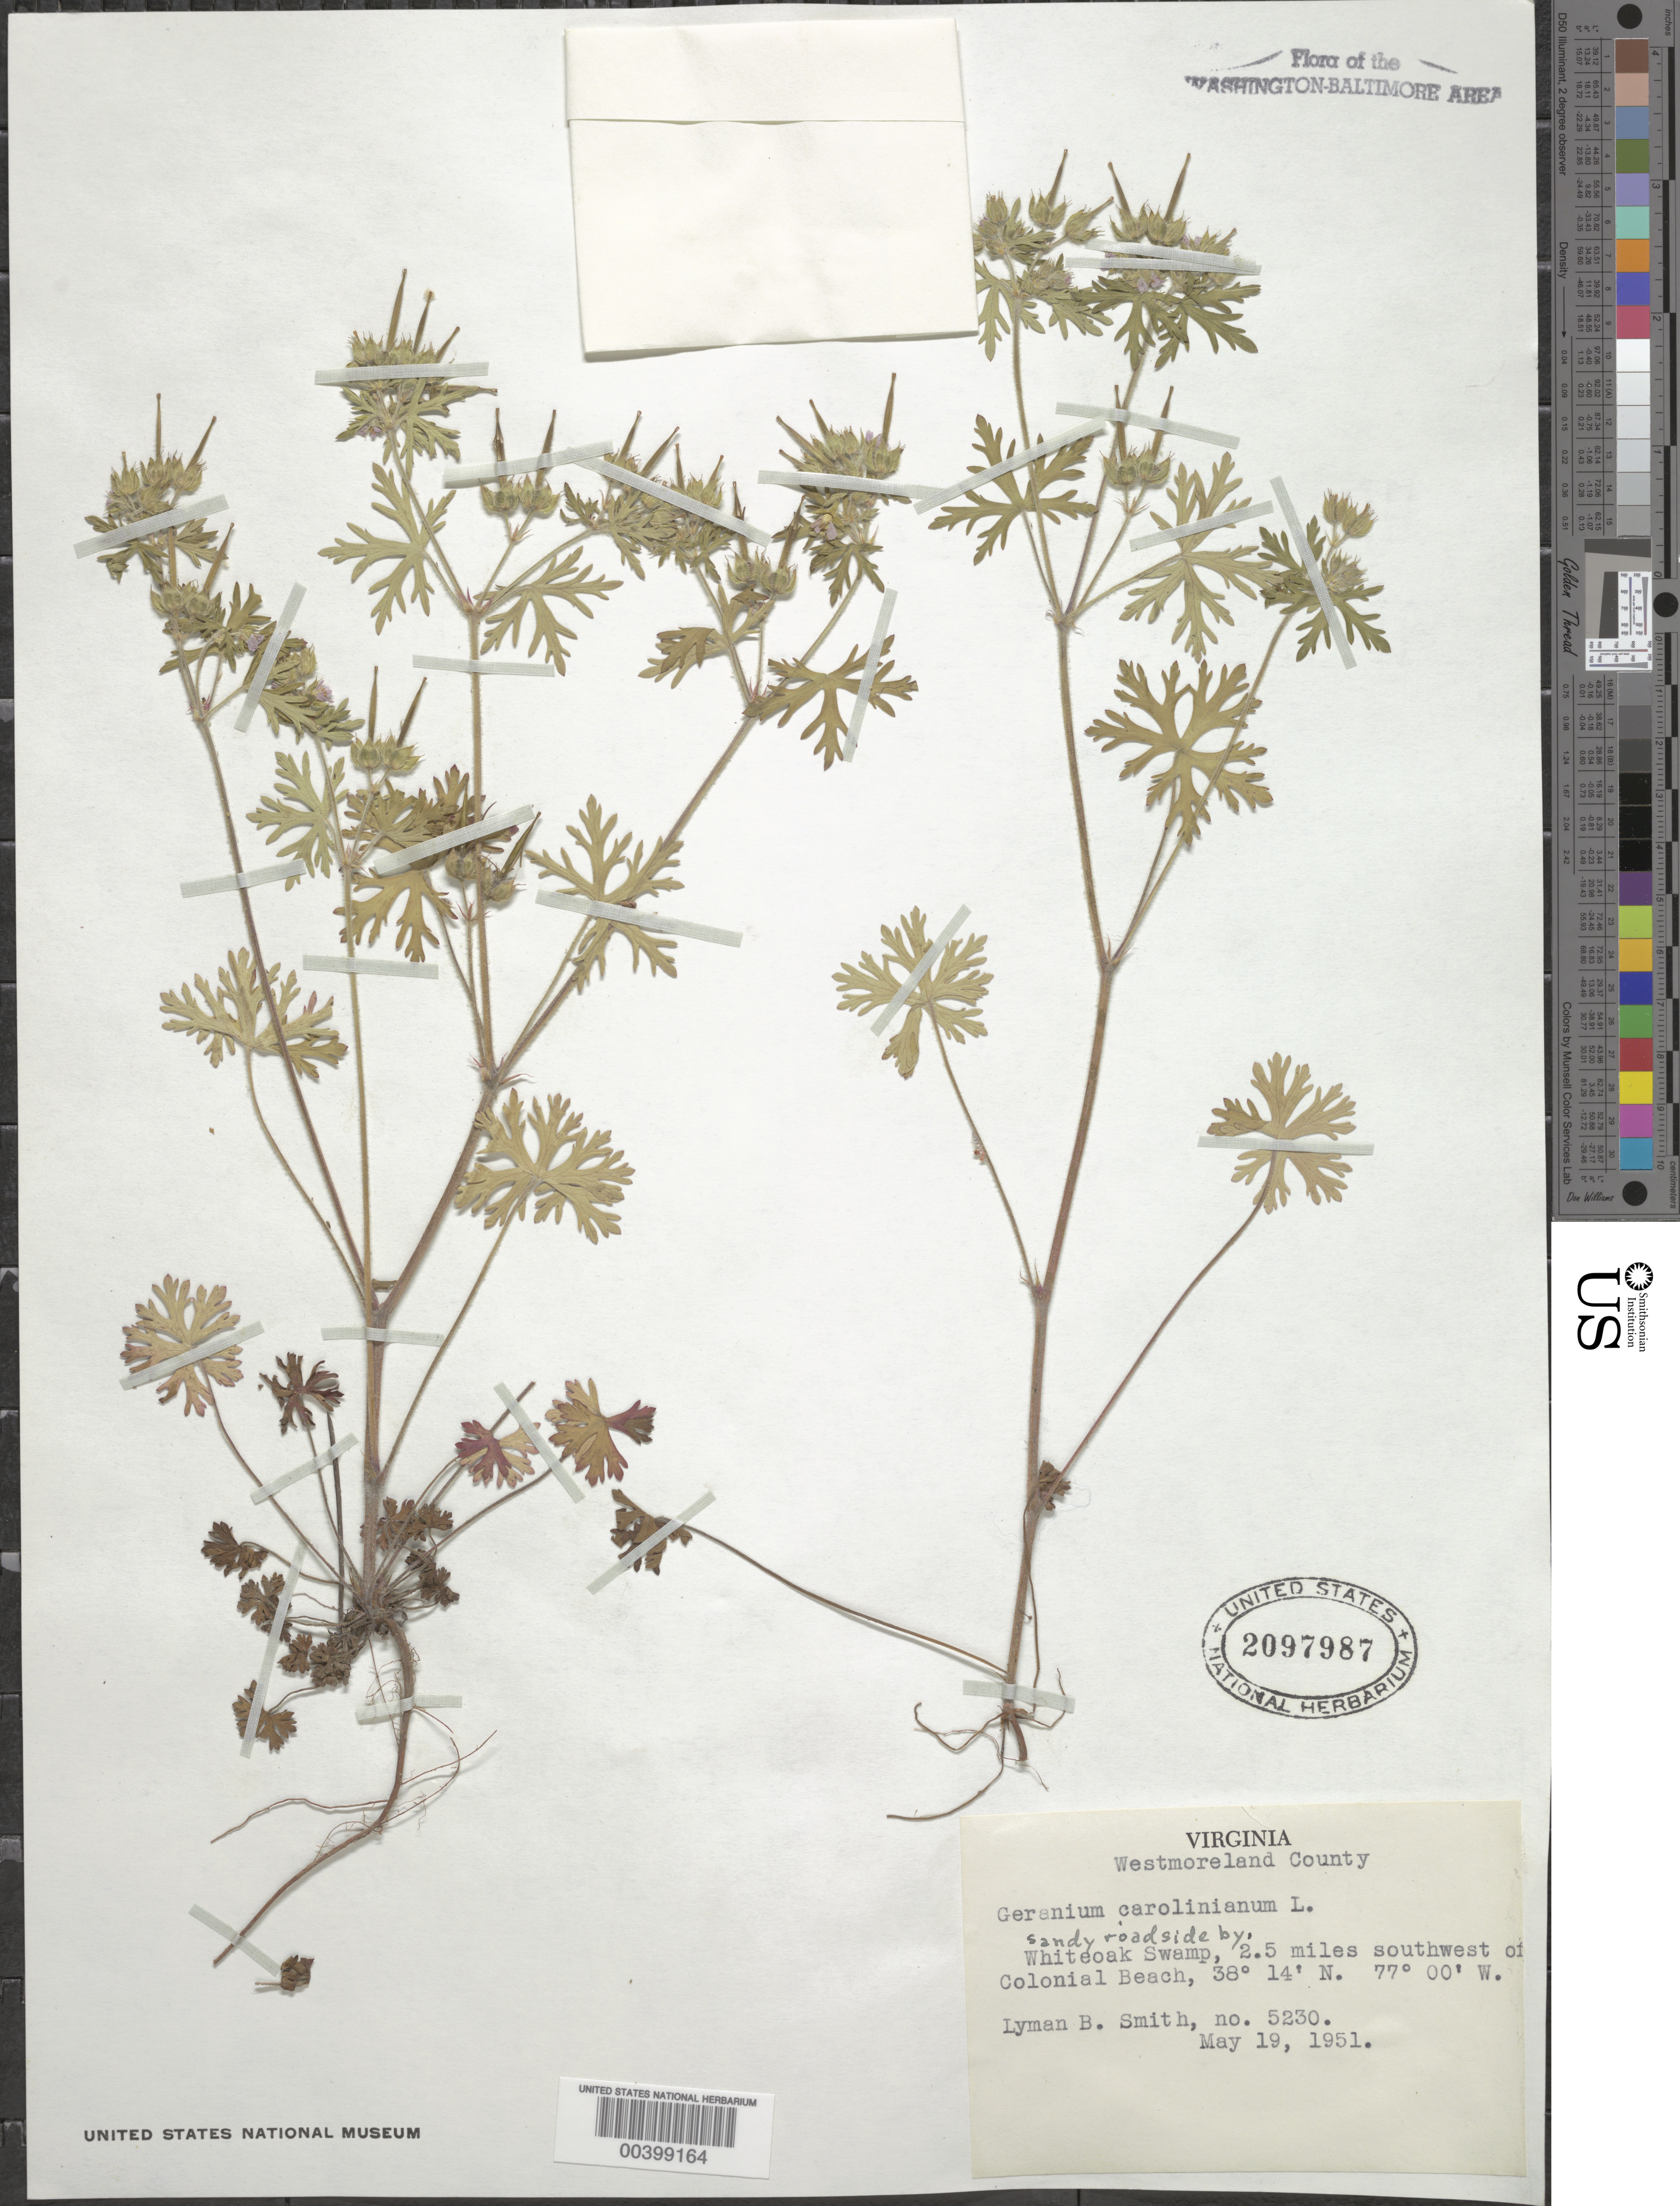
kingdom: Plantae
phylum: Tracheophyta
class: Magnoliopsida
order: Geraniales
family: Geraniaceae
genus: Geranium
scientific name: Geranium carolinianum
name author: L.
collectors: L. Smith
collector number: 5230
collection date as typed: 19 May 1951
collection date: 1951-05-19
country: United States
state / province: Virginia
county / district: Westmoreland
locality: Whiteoak swamp, southwest of Colonial Beach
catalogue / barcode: US 2097987